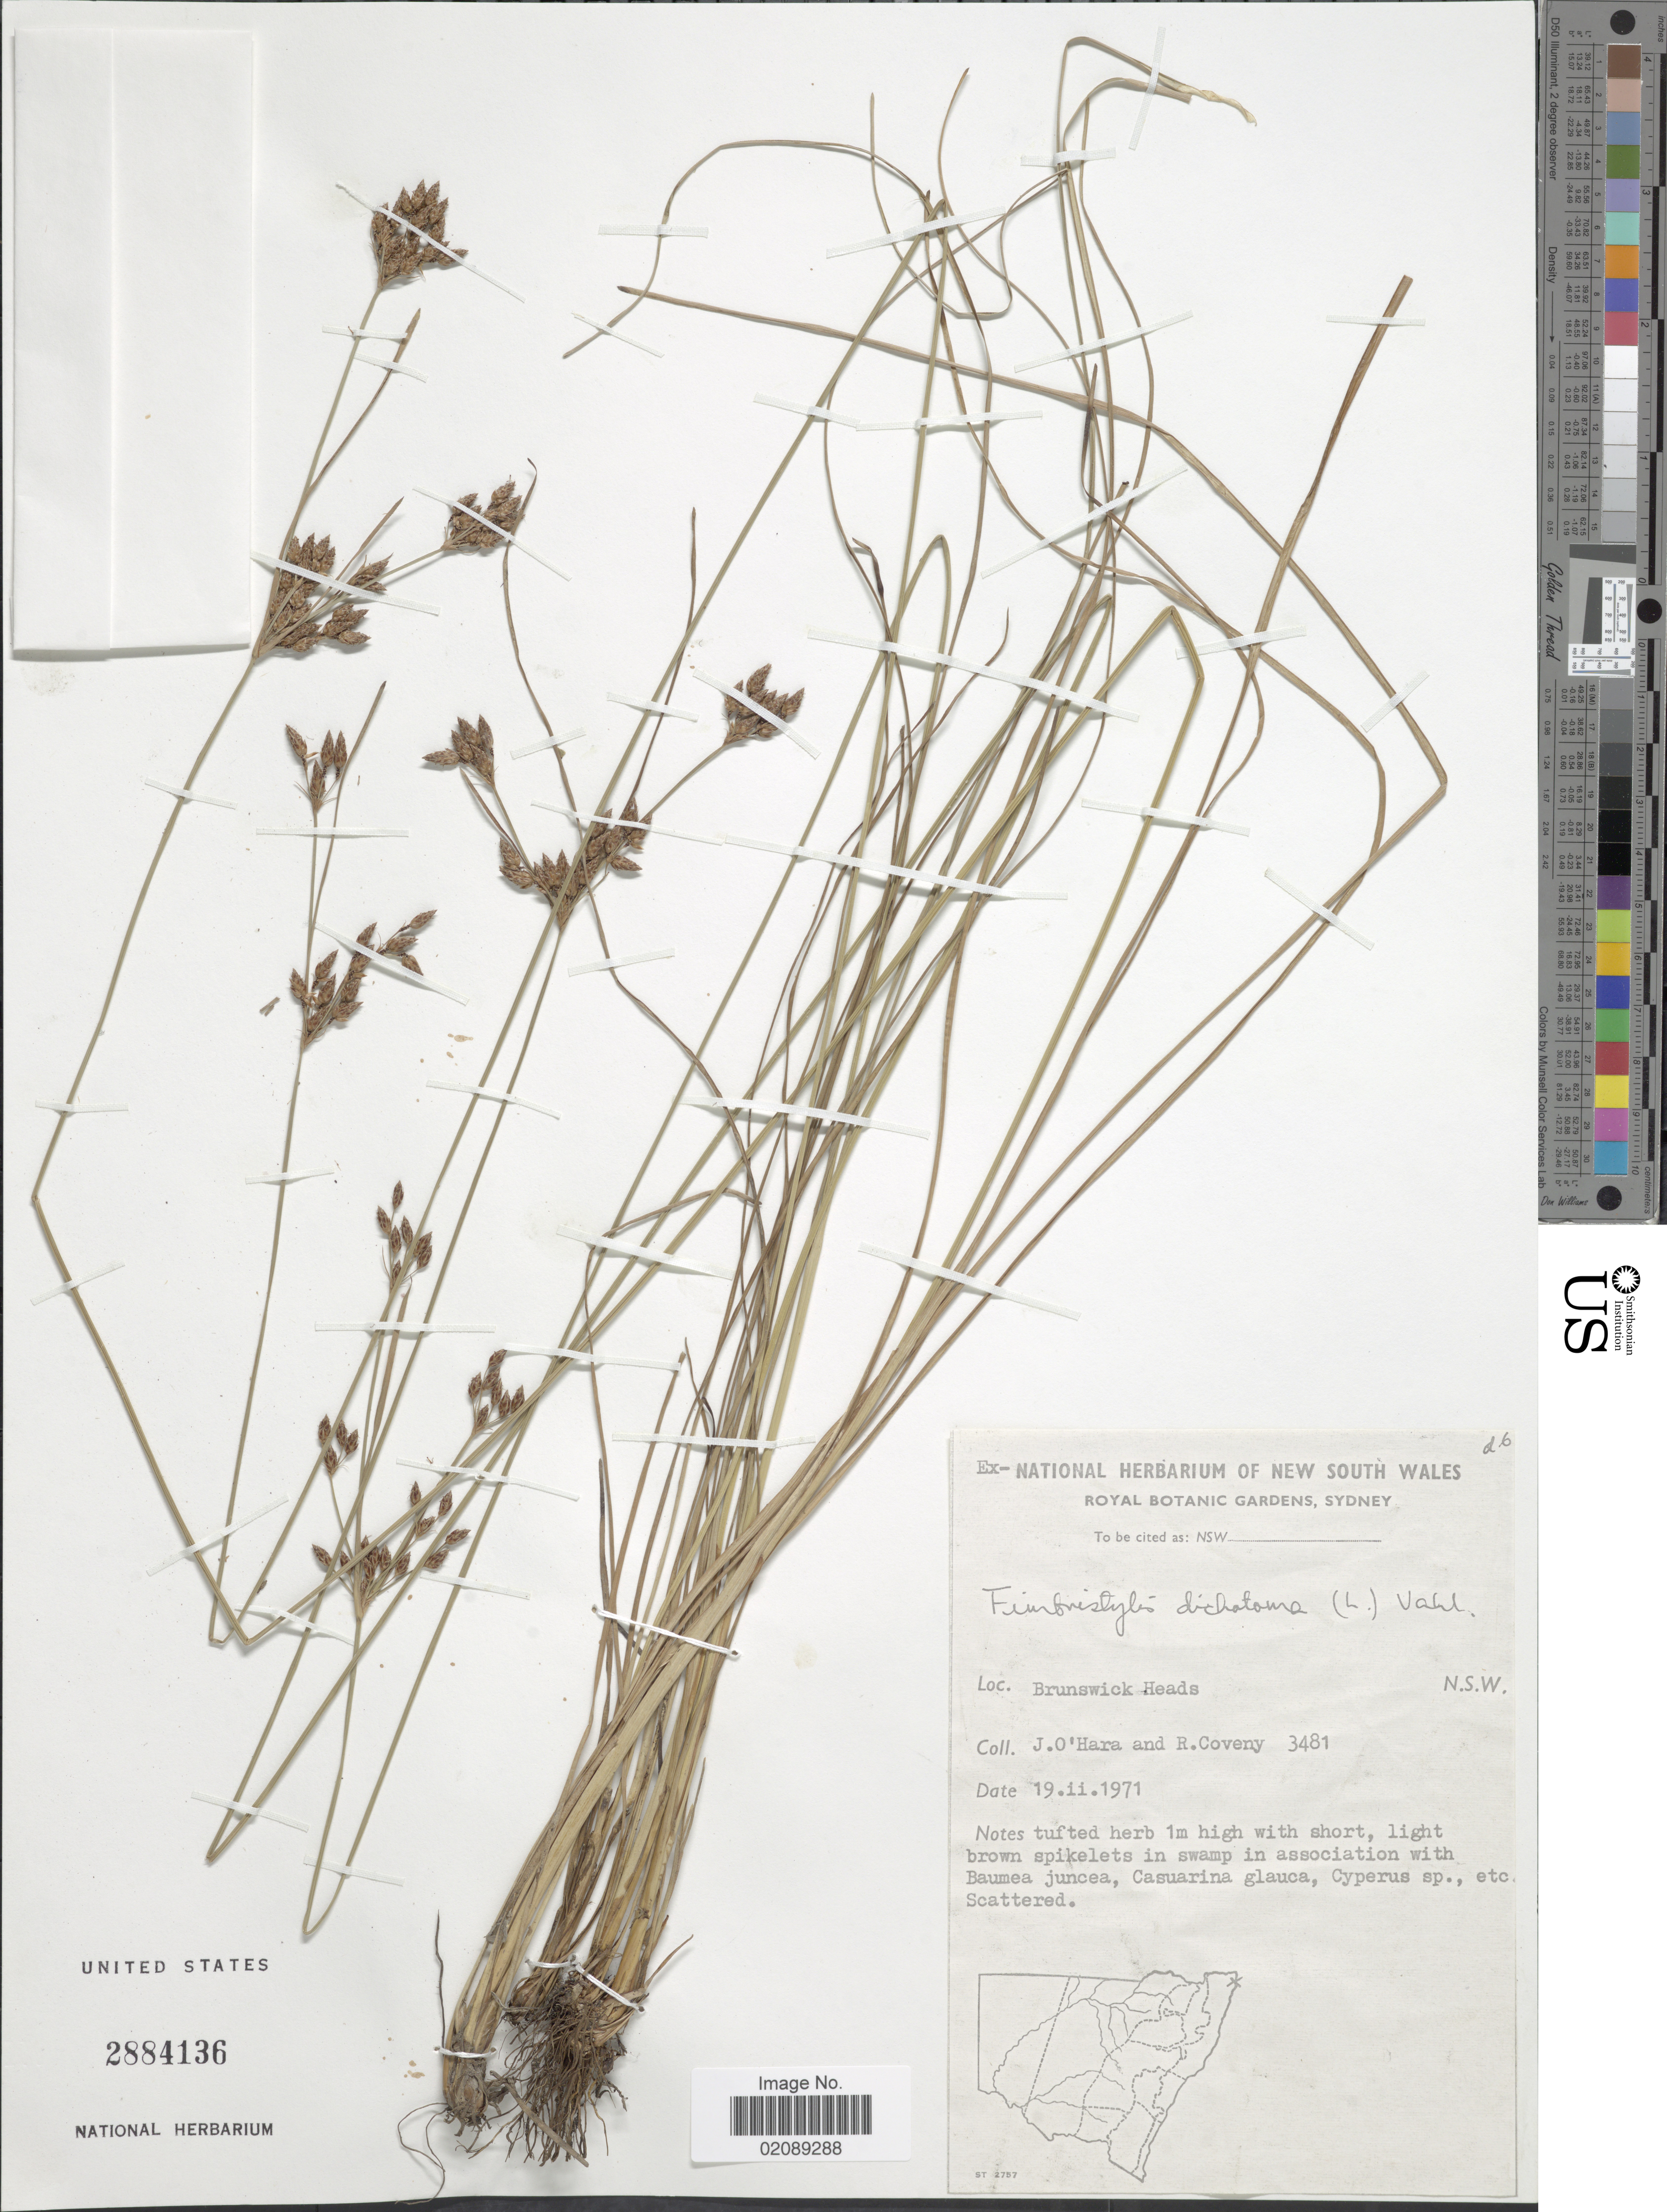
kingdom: Plantae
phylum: Tracheophyta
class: Liliopsida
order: Poales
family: Cyperaceae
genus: Fimbristylis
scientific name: Fimbristylis dichotoma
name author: (L.) Vahl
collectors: J. O'Hara & R. Coveny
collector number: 3481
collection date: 1971-02-19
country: Australia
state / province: New South Wales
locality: Brunswick Heads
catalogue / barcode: US 2884136